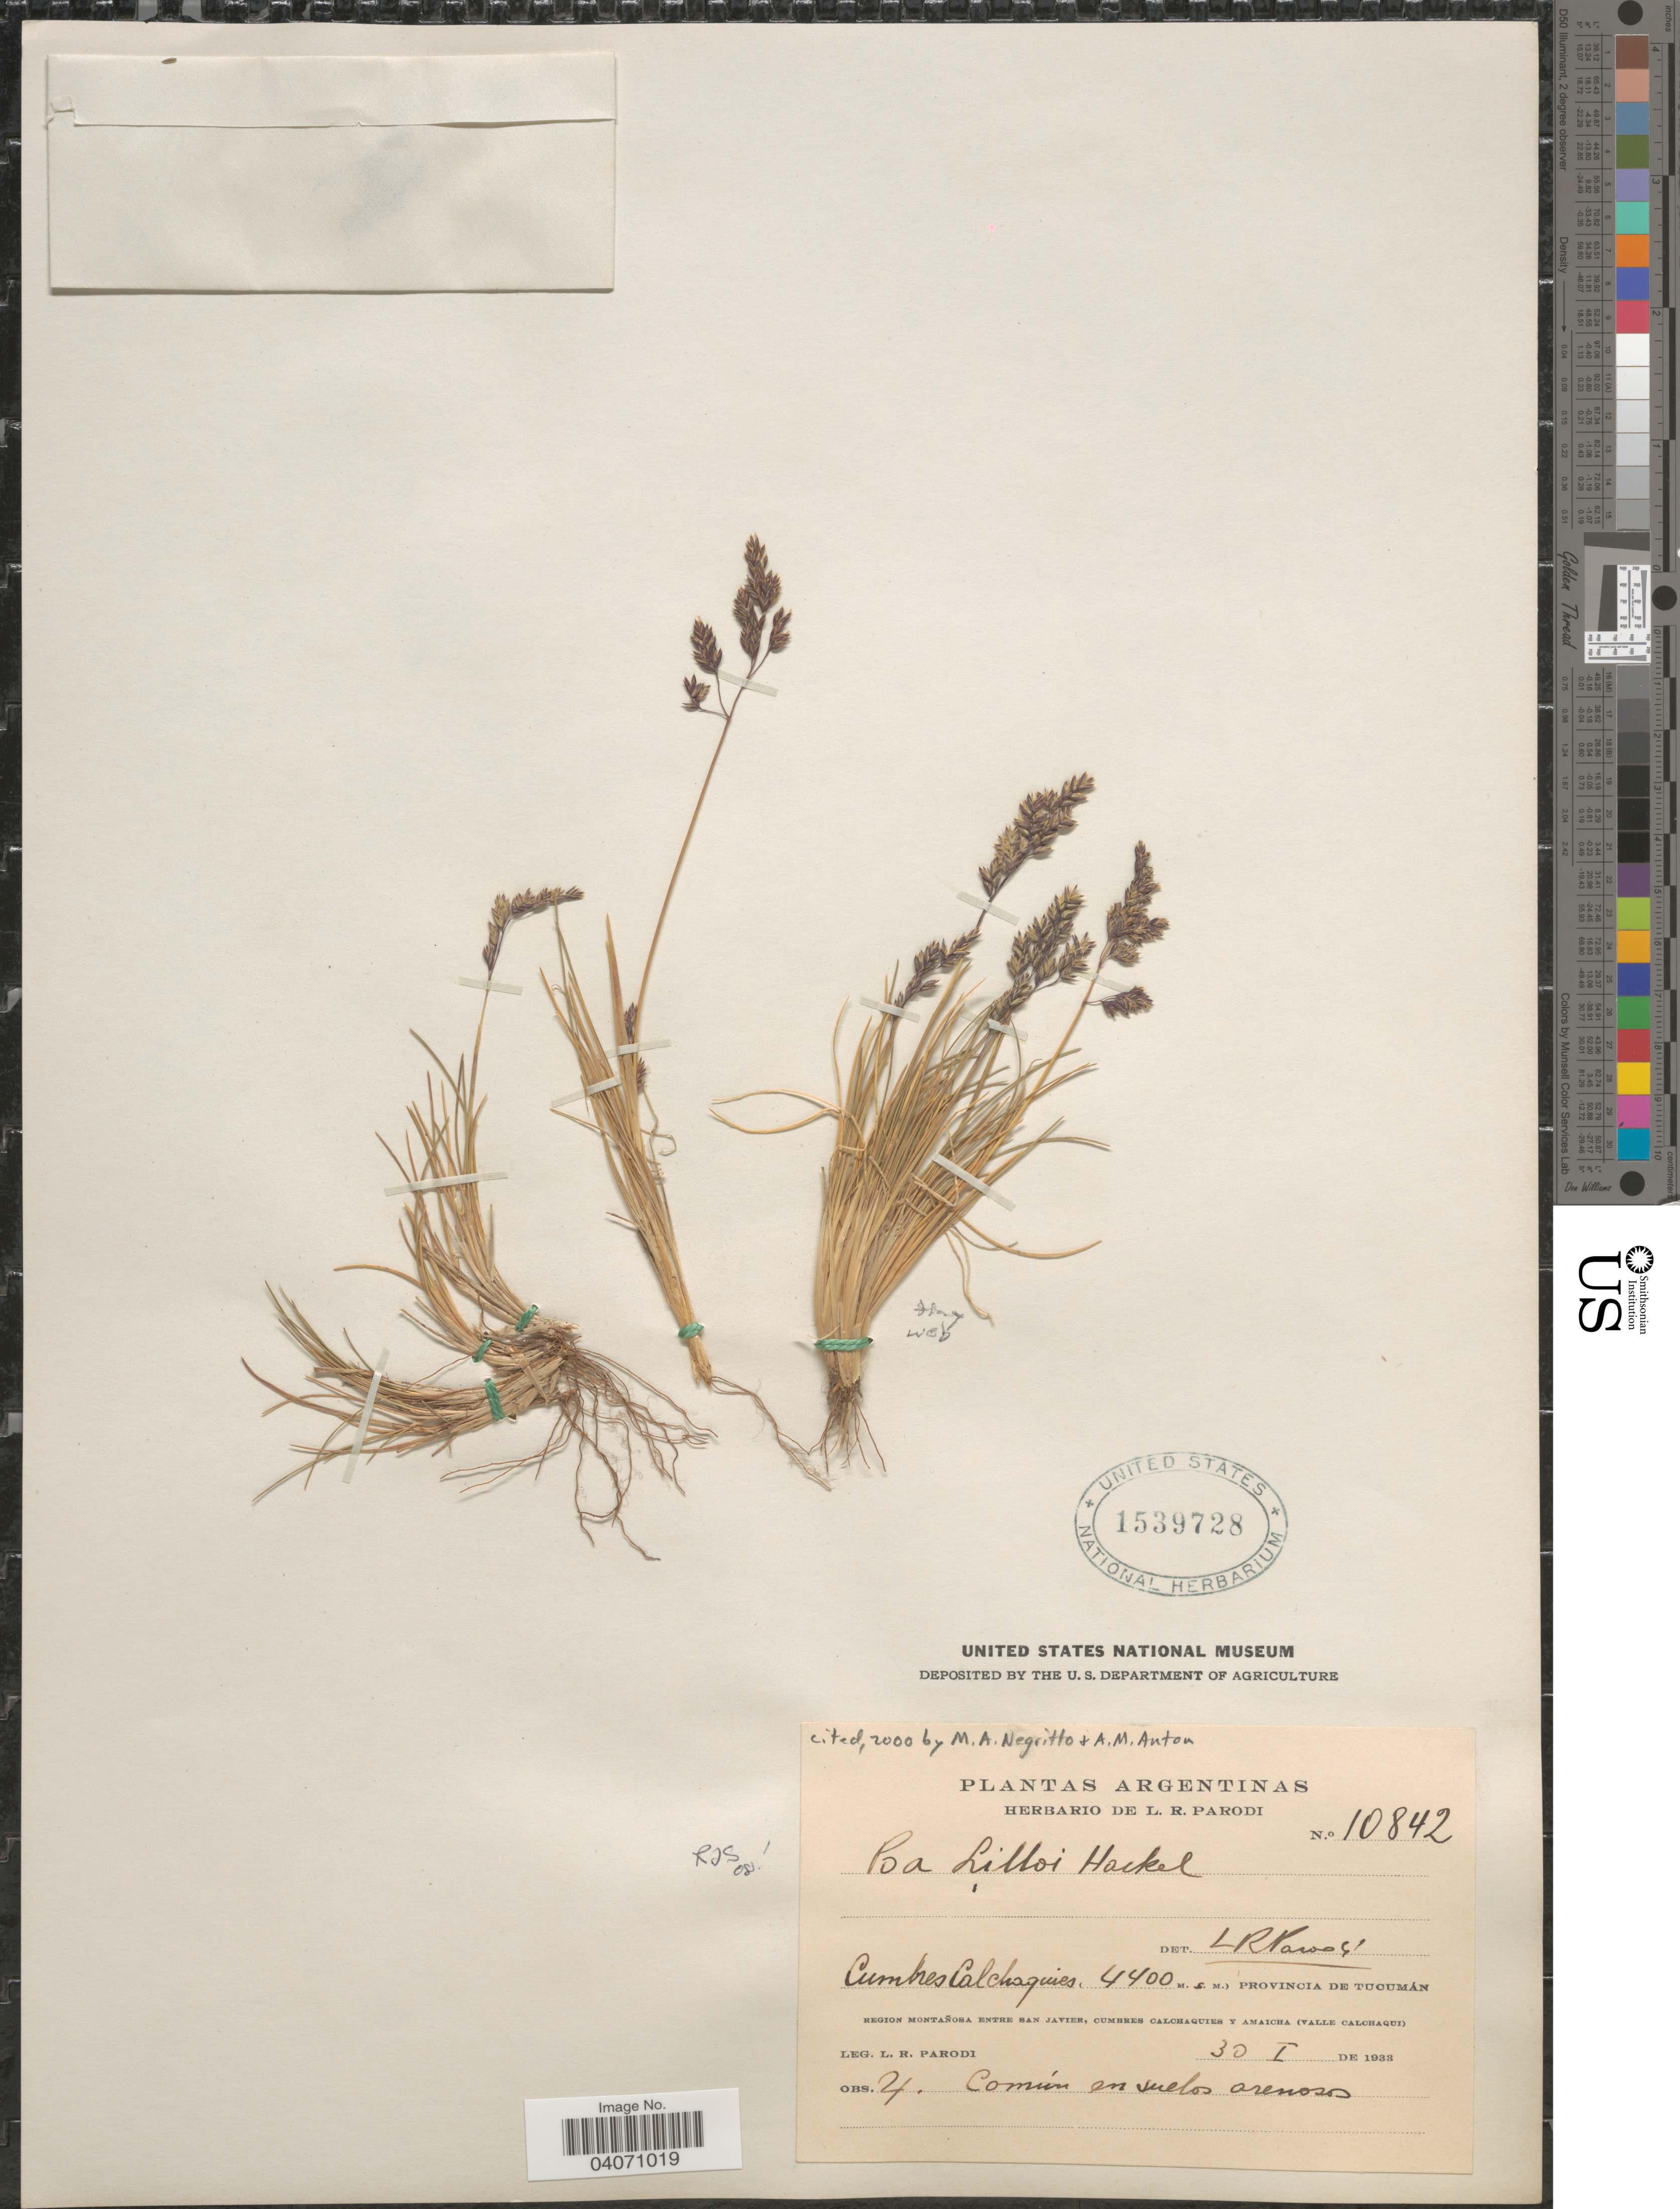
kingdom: Plantae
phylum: Tracheophyta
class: Liliopsida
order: Poales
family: Poaceae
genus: Poa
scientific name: Poa lilloi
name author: Hack.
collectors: L. R. Parodi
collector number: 10842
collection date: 1933-01-30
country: Argentina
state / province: Tucuman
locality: Cumbres Calchaquies. Region Montañosa entre San Javier, Cumbres Calchaquies y Amaicha (Valle Calchaqui).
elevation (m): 4400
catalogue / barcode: US 1539728